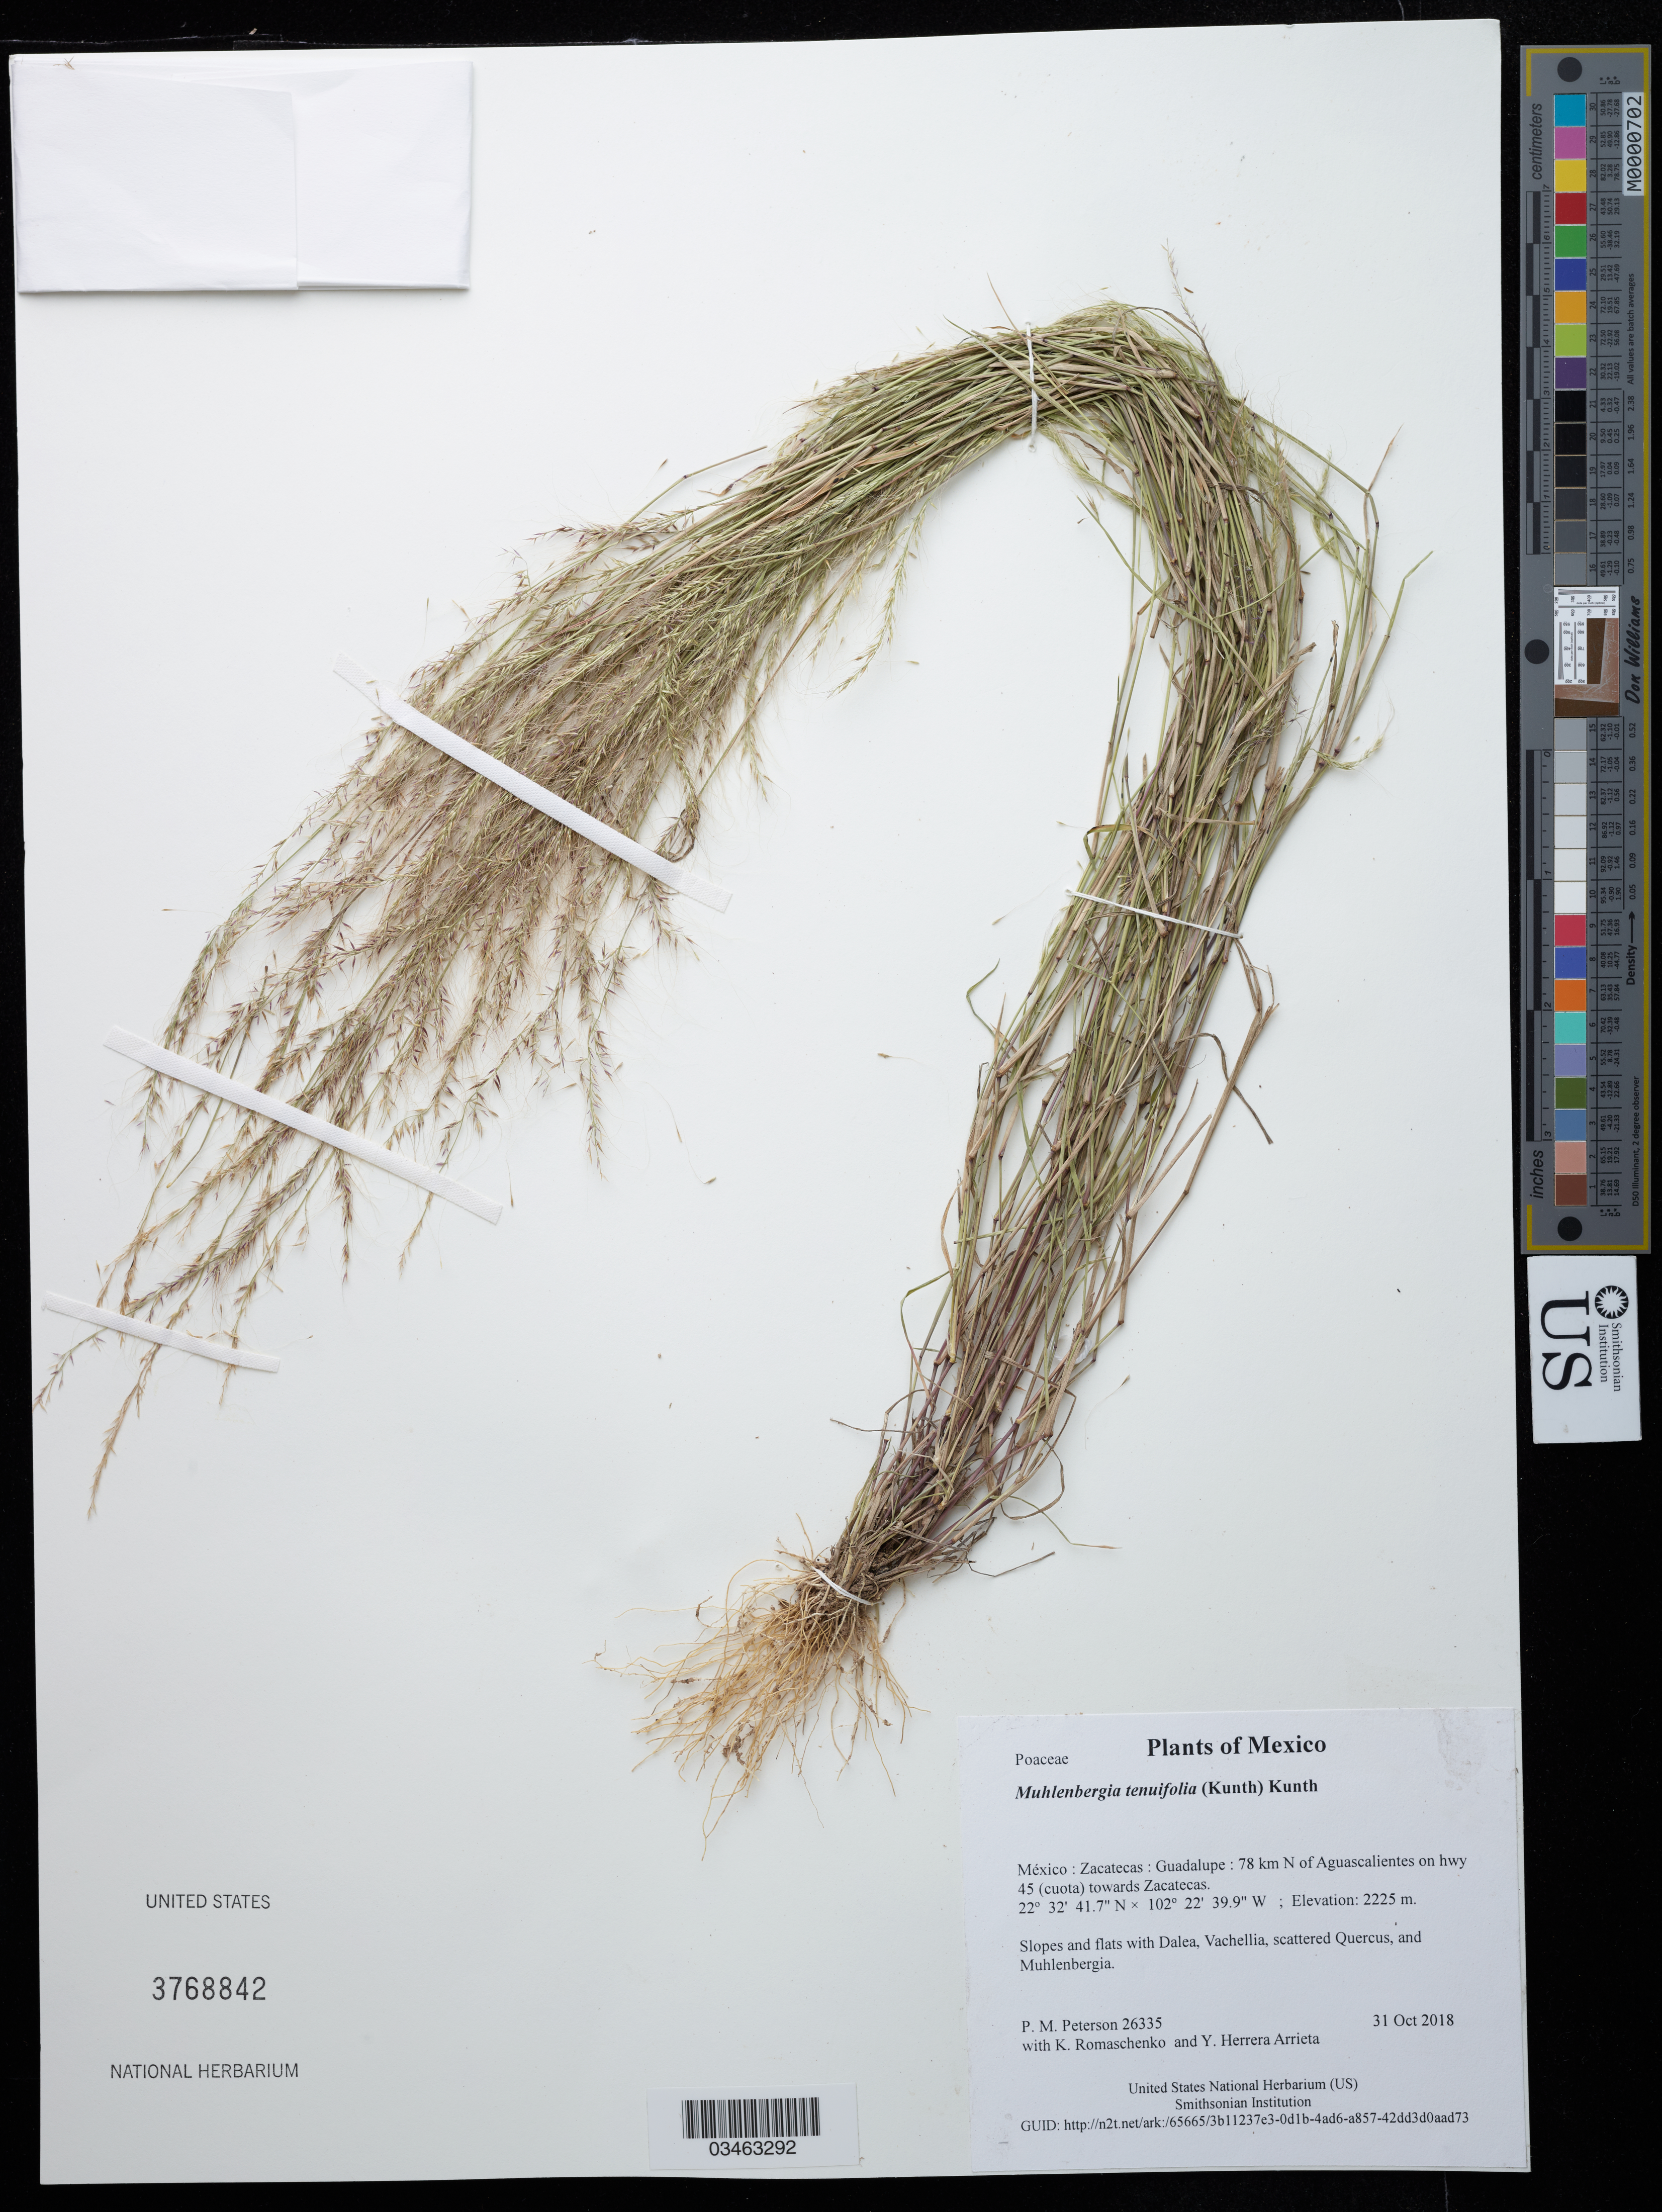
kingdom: Plantae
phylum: Tracheophyta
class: Liliopsida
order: Poales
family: Poaceae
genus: Muhlenbergia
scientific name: Muhlenbergia tenuifolia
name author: (Kunth) Kunth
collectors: P. M. Peterson, K. Romaschenko & Y. Herrera Arrieta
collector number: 26335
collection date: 2018-10-31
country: México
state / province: Zacatecas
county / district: Guadalupe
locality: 78 km N of Aguascalientes on hwy 45 (cuota) towards Zacatecas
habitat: Slopes and flats with Dalea, Vachellia, scattered Quercus, and Muhlenbergia.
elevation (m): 2225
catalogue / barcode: US 3768842